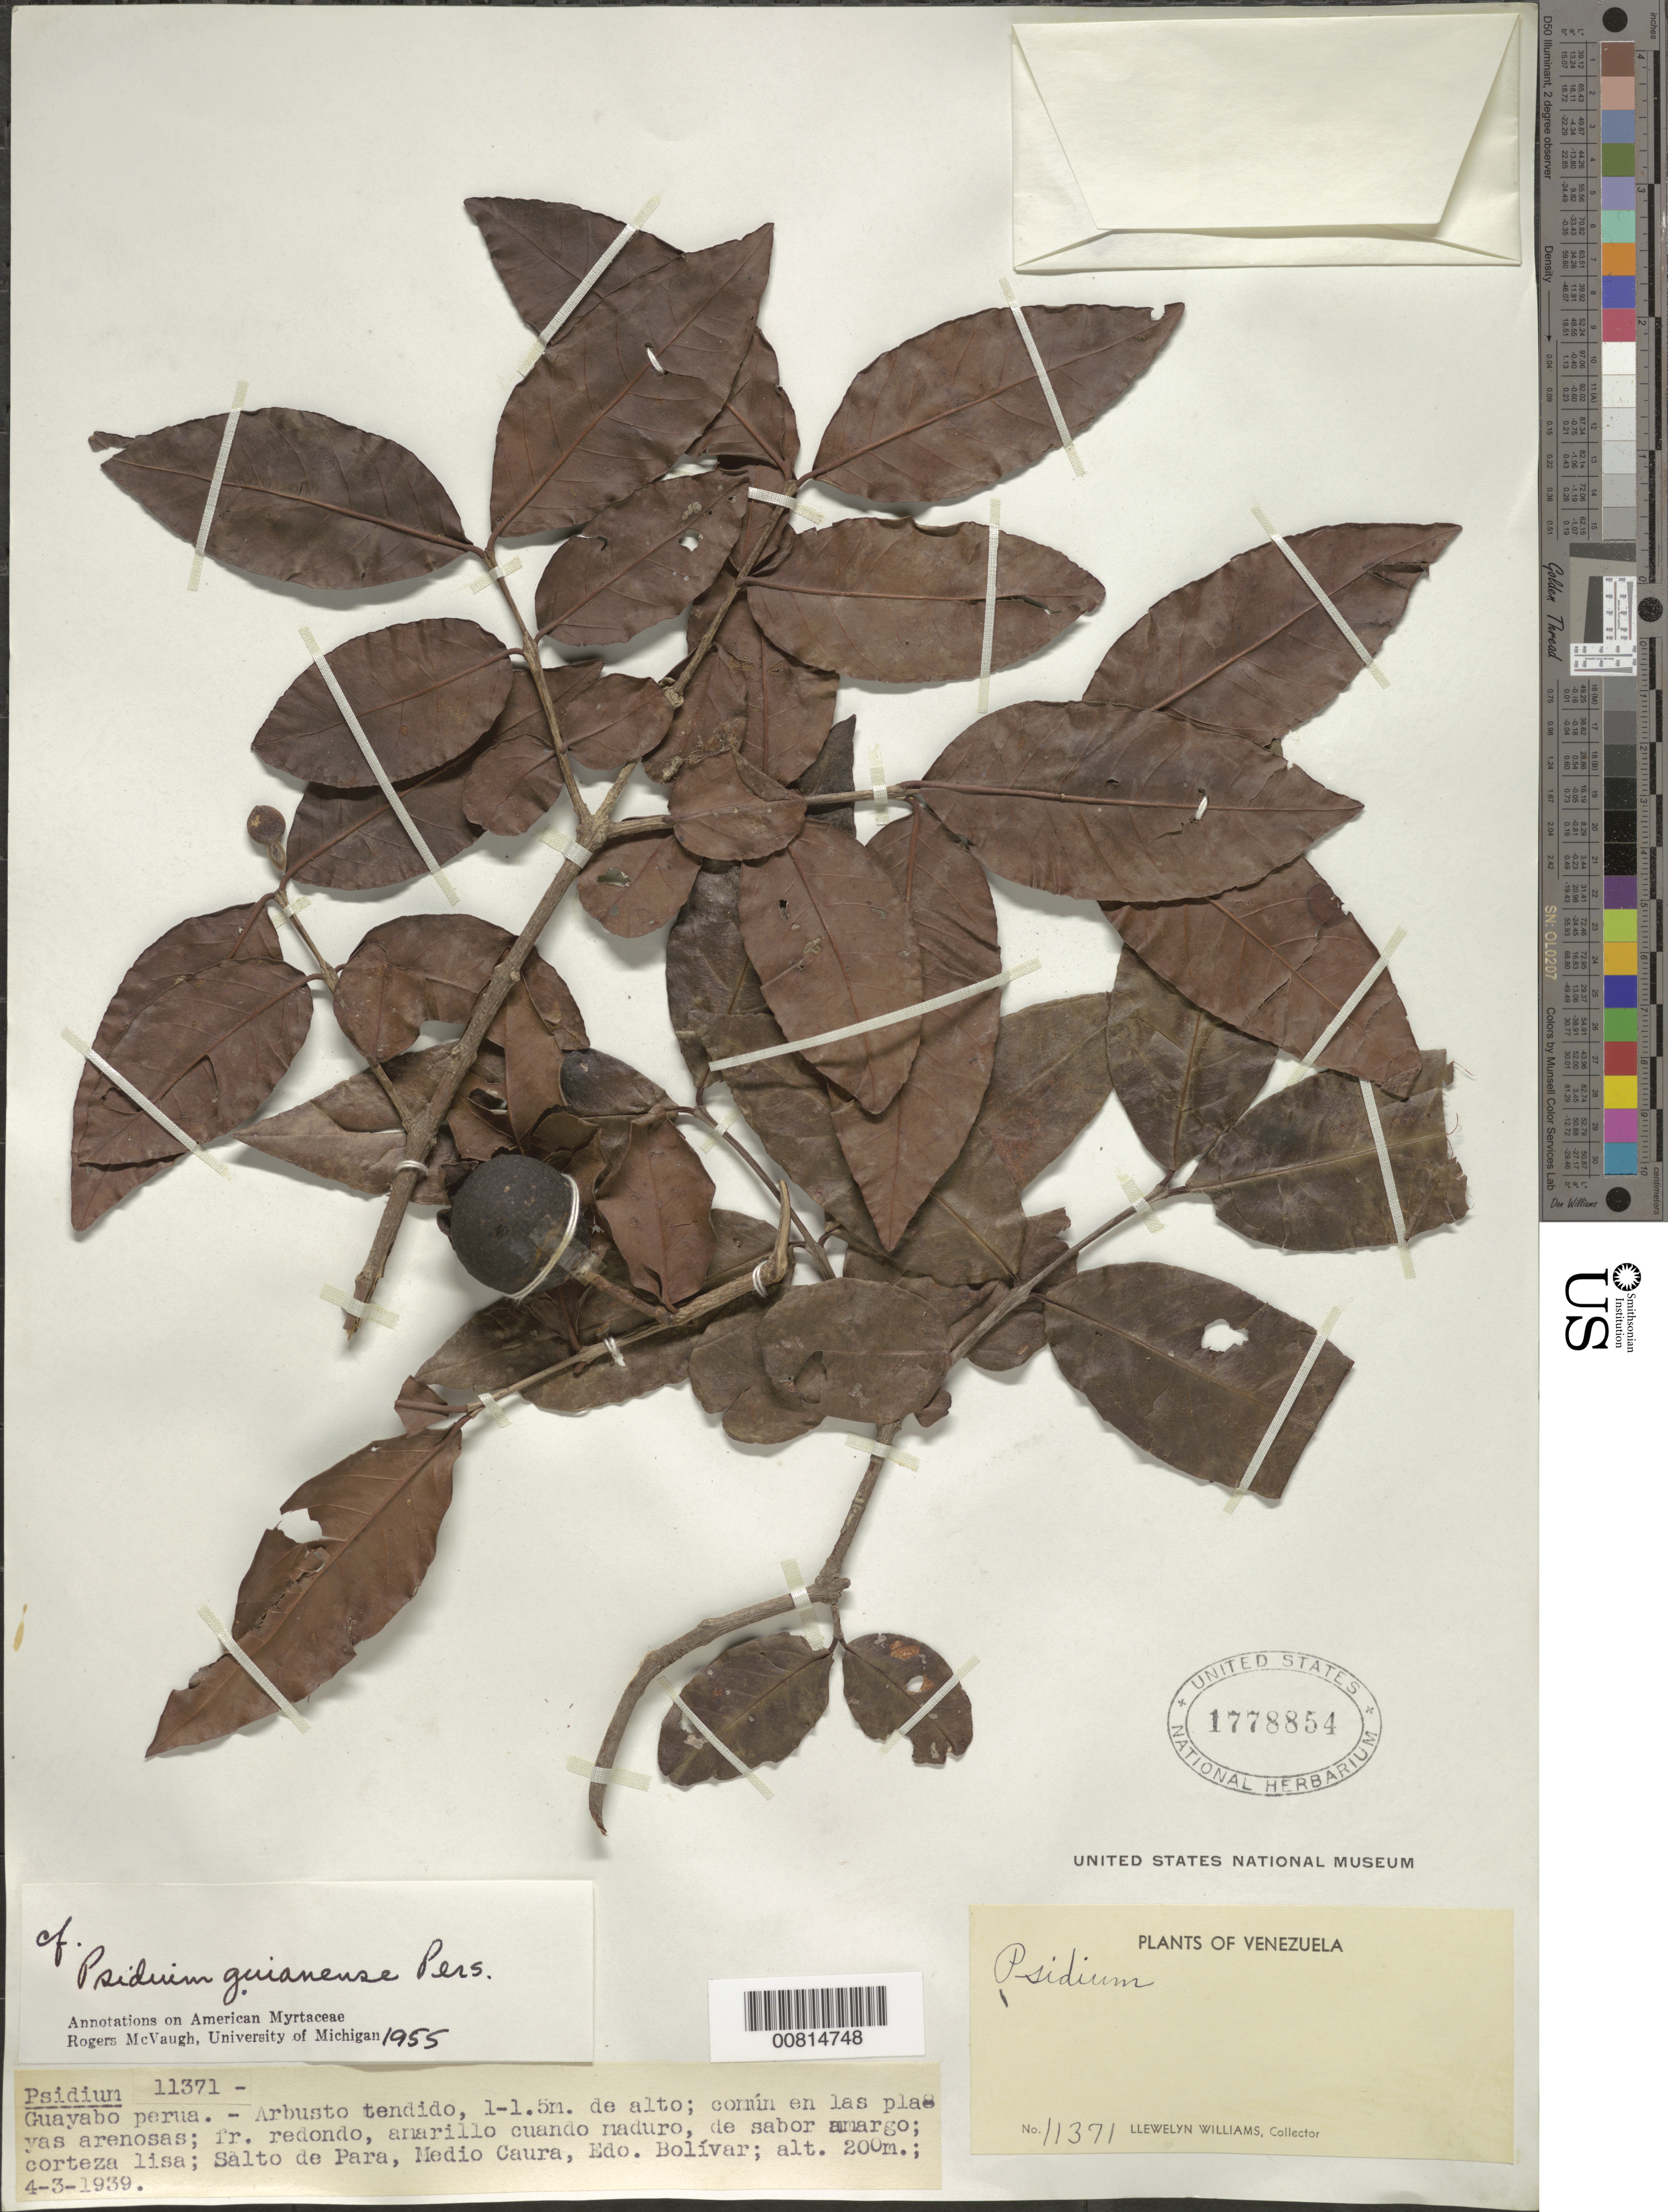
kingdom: Plantae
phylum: Tracheophyta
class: Magnoliopsida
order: Myrtales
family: Myrtaceae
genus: Psidium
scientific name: Psidium guineense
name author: Sw.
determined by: McVaugh, R.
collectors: Ll. Williams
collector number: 11371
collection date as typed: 4-Mar-39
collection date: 1939-03-04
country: Venezuela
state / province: Bolívar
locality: Salto de Para, Medio Caura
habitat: Playas arenosas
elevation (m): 200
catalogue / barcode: US 1778854